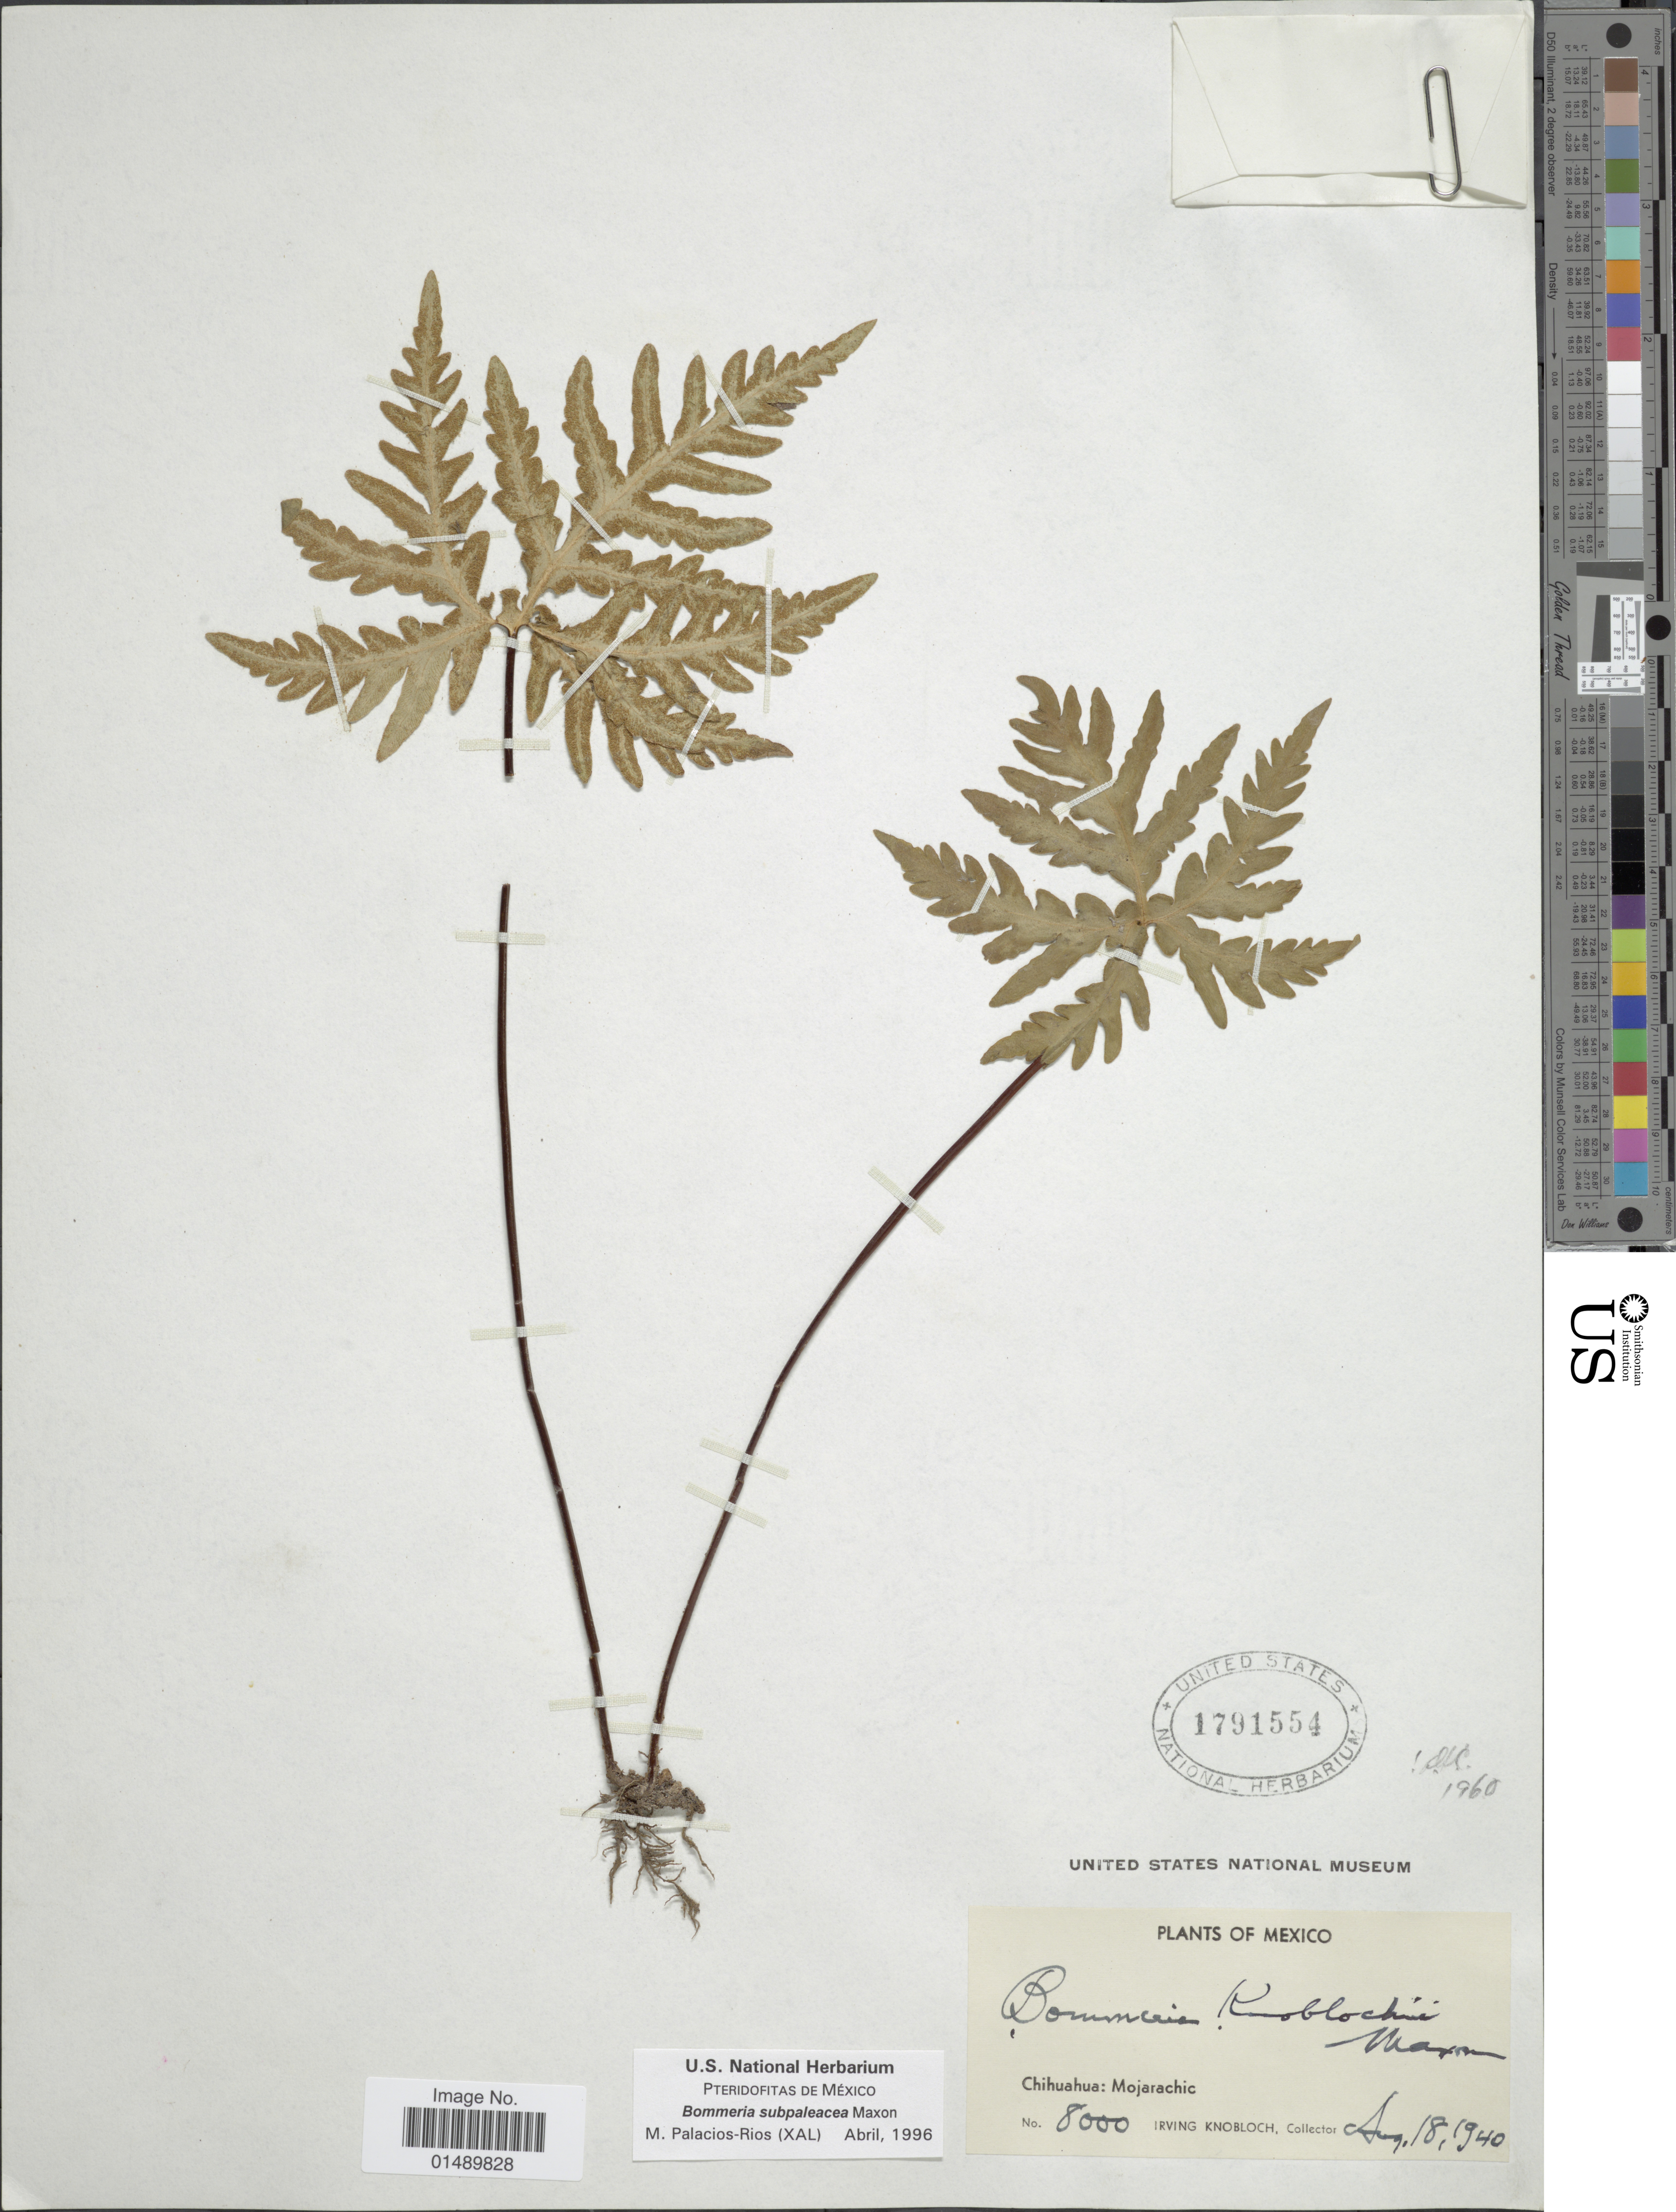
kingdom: Plantae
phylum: Tracheophyta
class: Polypodiopsida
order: Polypodiales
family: Pteridaceae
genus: Bommeria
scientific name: Bommeria subpaleacea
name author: Maxon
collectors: I. W. Knobloch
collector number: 8000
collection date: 1940-08-18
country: Mexico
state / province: México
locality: Mexico, Chihuahua: Mojarachic.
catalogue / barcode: US 1791554